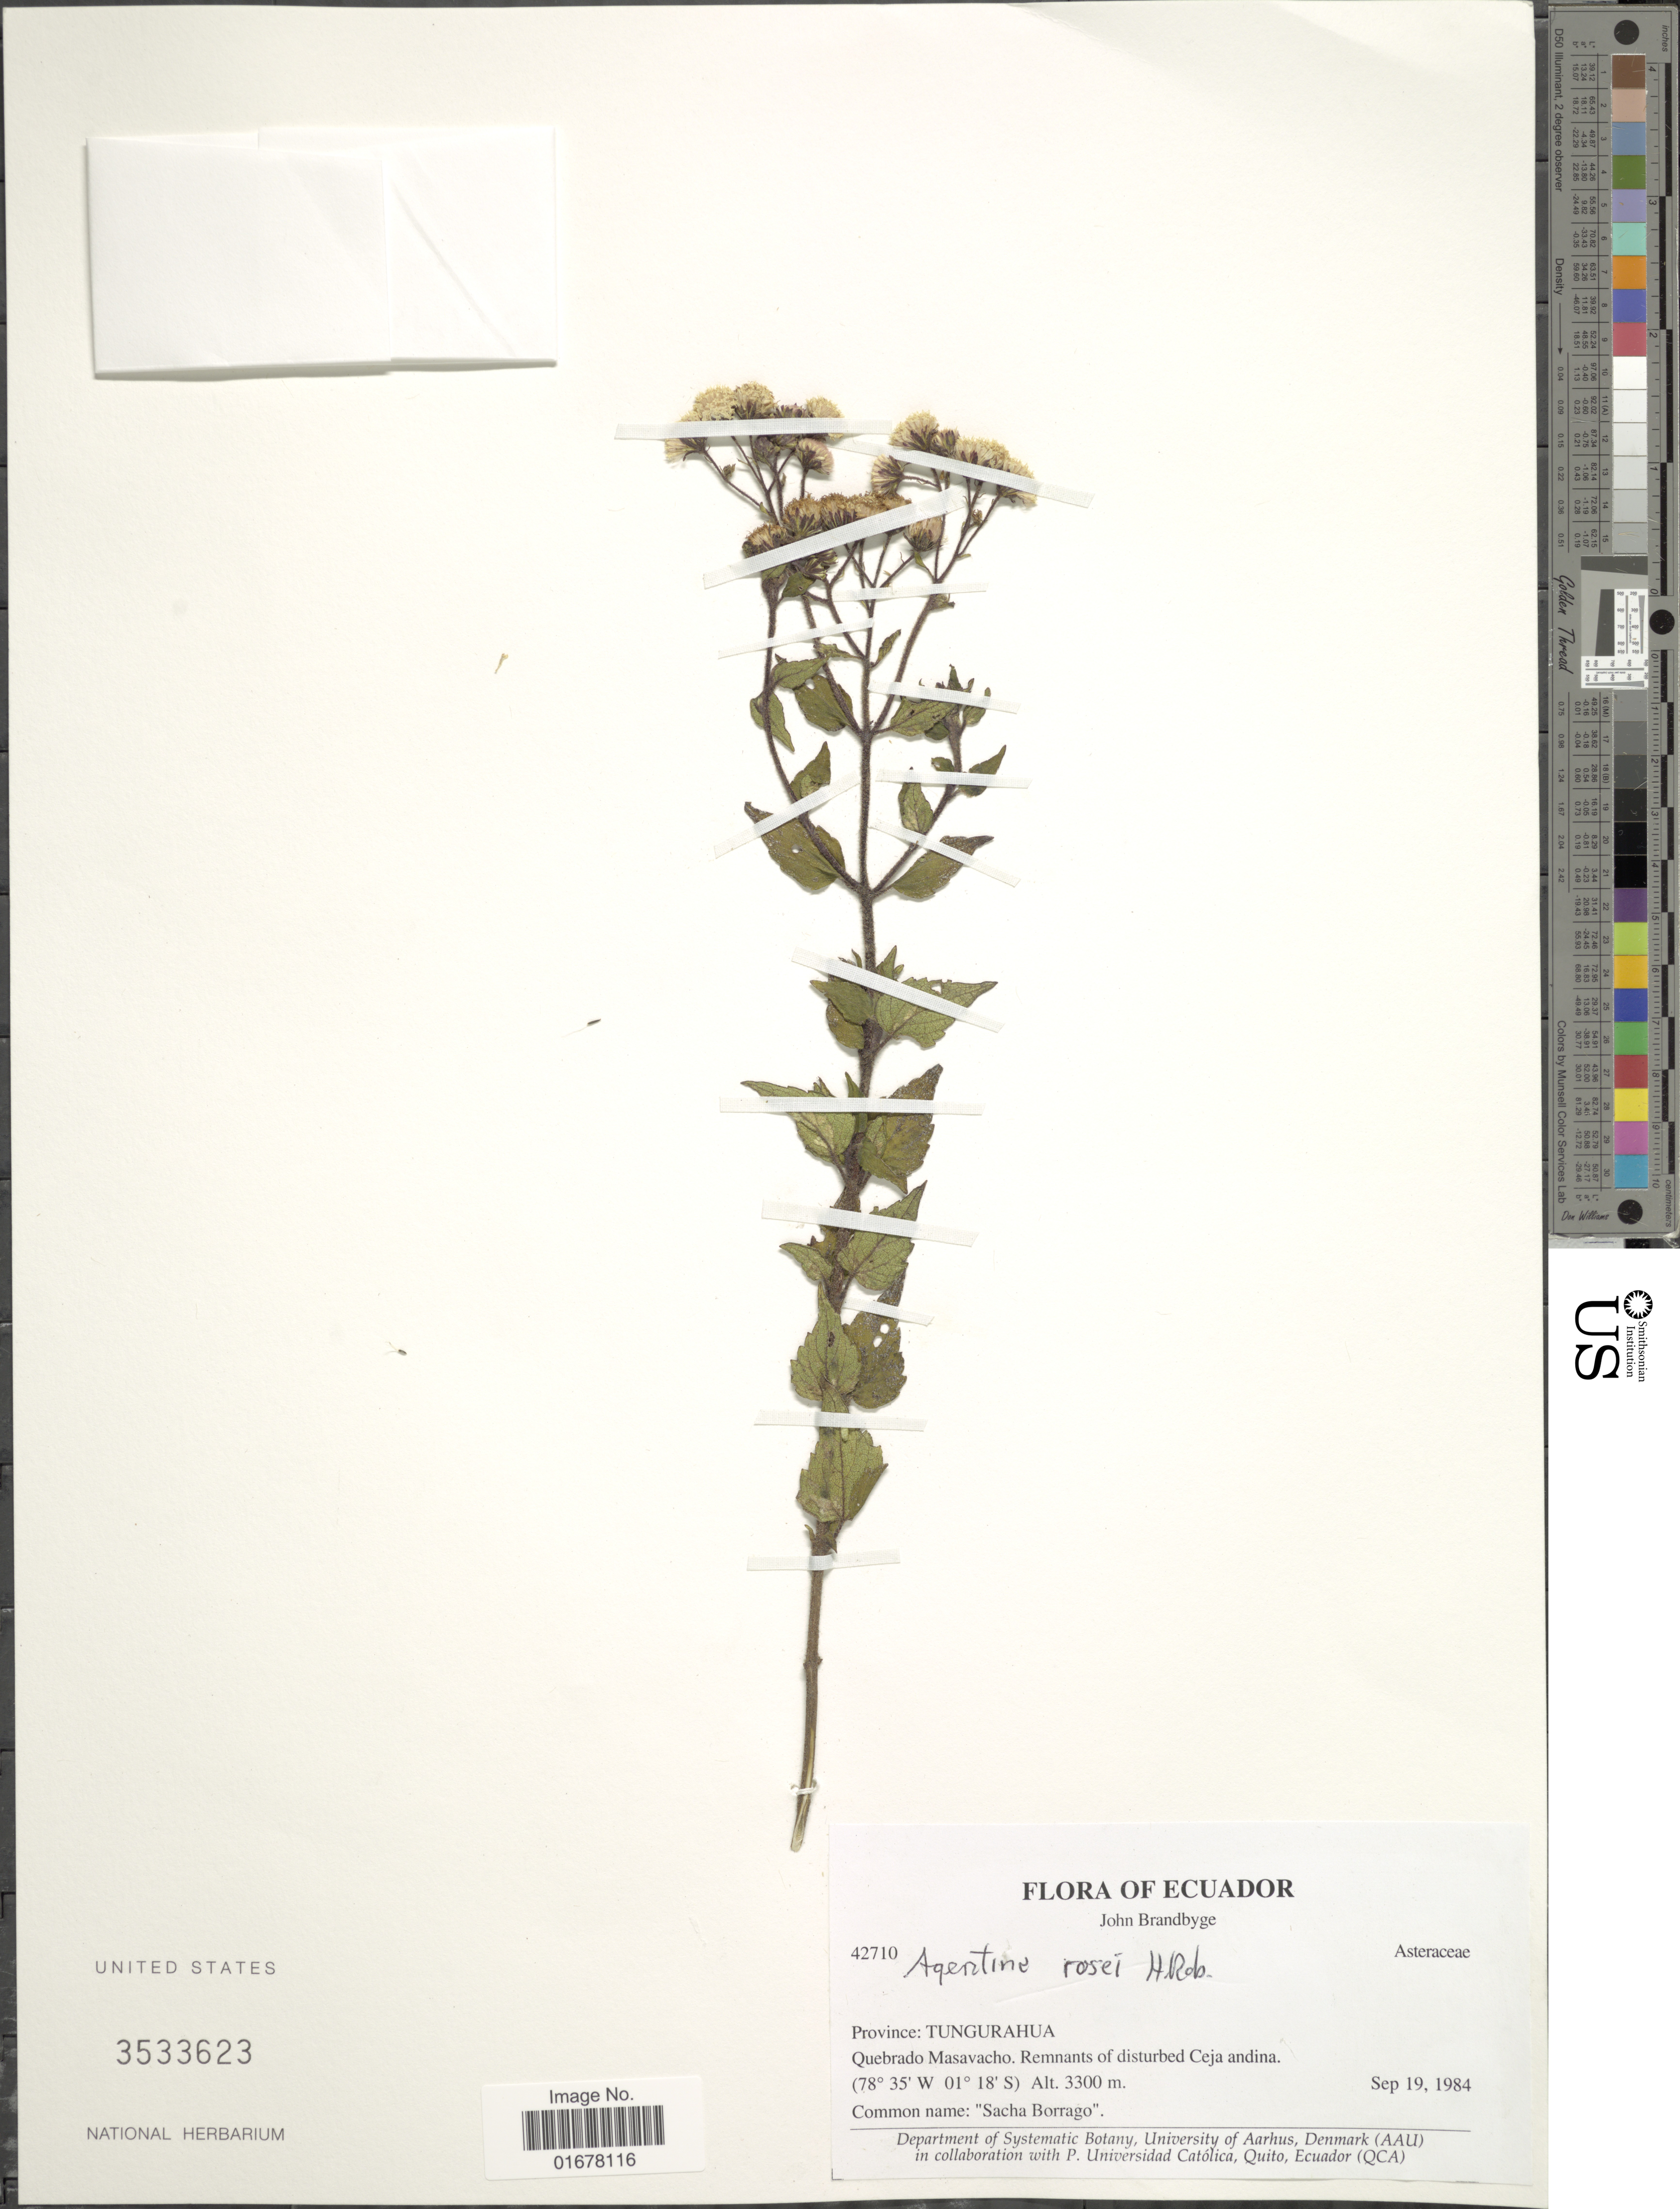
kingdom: Plantae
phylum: Tracheophyta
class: Magnoliopsida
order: Asterales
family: Asteraceae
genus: Ageratina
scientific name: Ageratina rosei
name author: H. Rob.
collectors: J. Brandbyge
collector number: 42710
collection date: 1984-09-19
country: Ecuador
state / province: Tungurahua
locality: Province: Tungurahua, Quebrado Masavacho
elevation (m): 3300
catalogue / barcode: US 3533623